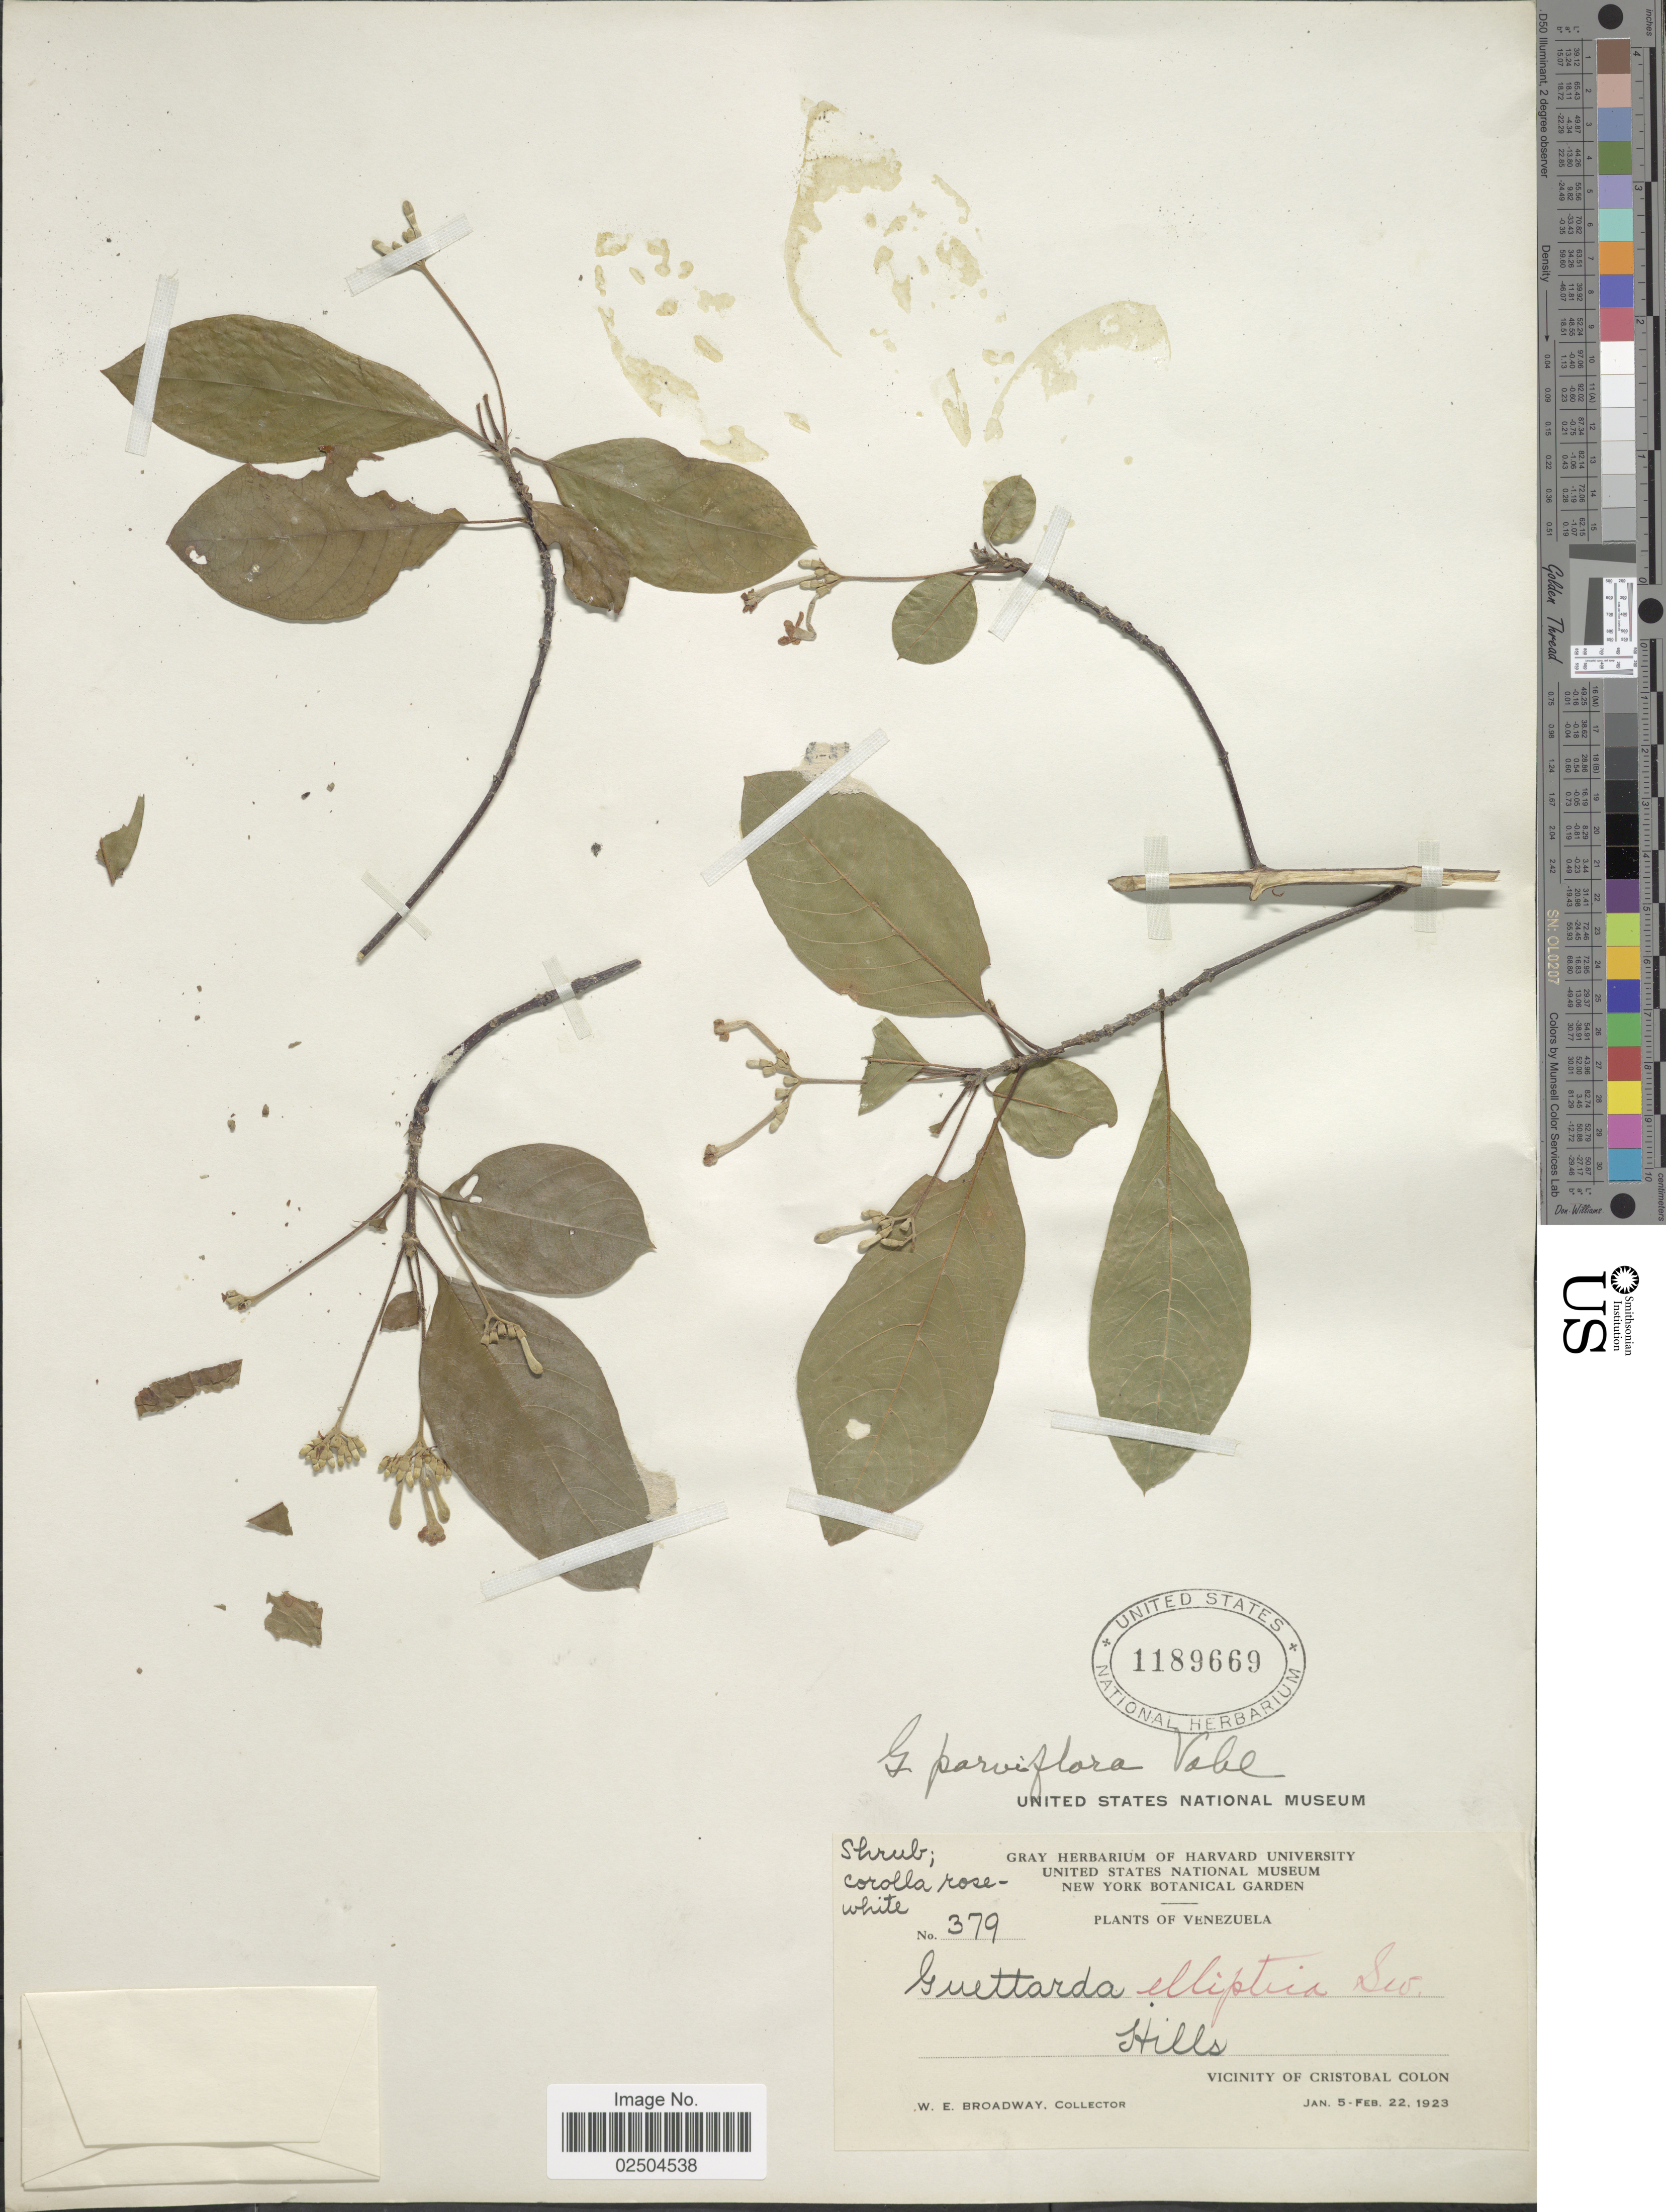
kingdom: Plantae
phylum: Tracheophyta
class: Magnoliopsida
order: Gentianales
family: Rubiaceae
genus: Guettarda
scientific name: Guettarda parviflora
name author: Vahl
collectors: W. E. Broadway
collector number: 379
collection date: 1923-01-05/1923-02-22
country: Venezuela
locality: Hills, Vicinity of Cristobal Colon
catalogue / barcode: US 1189669